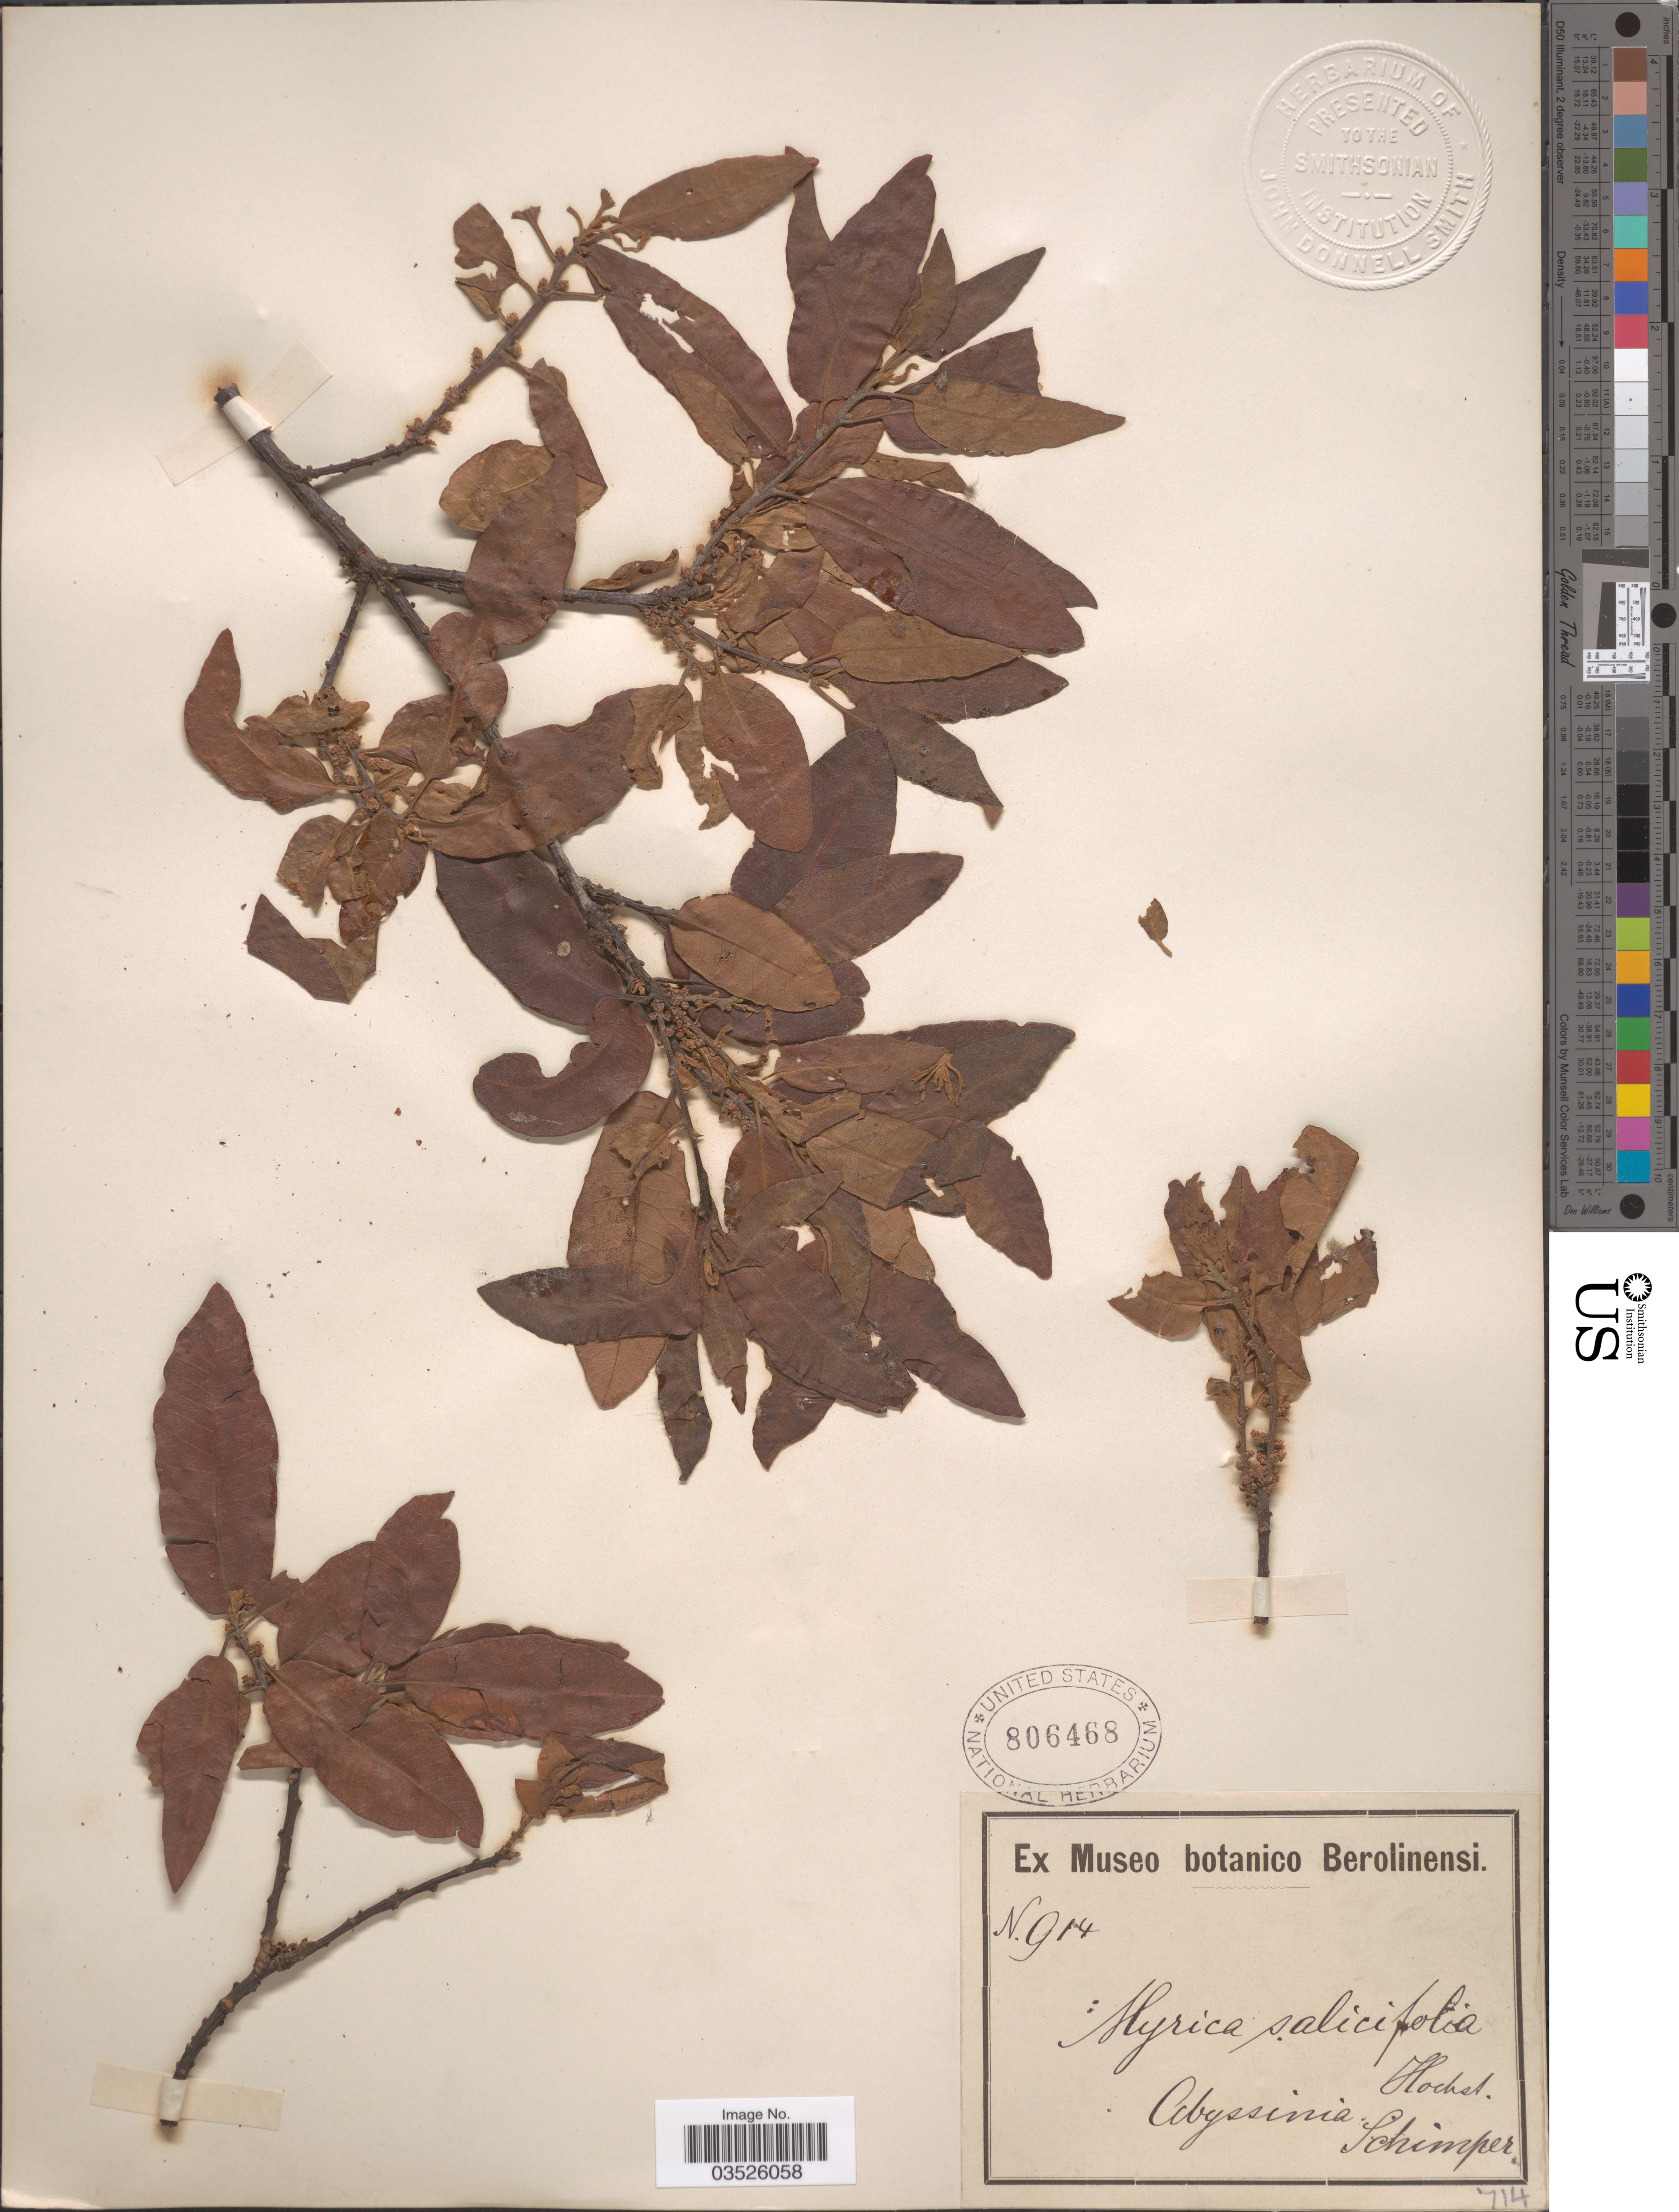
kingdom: Plantae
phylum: Tracheophyta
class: Magnoliopsida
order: Fagales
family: Myricaceae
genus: Morella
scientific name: Morella salicifolia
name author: (Hochst. ex A. Rich.) Verdc. & Polhill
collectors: -. Schimper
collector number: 914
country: Ethiopia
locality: Abyssinia.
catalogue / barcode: US 806468